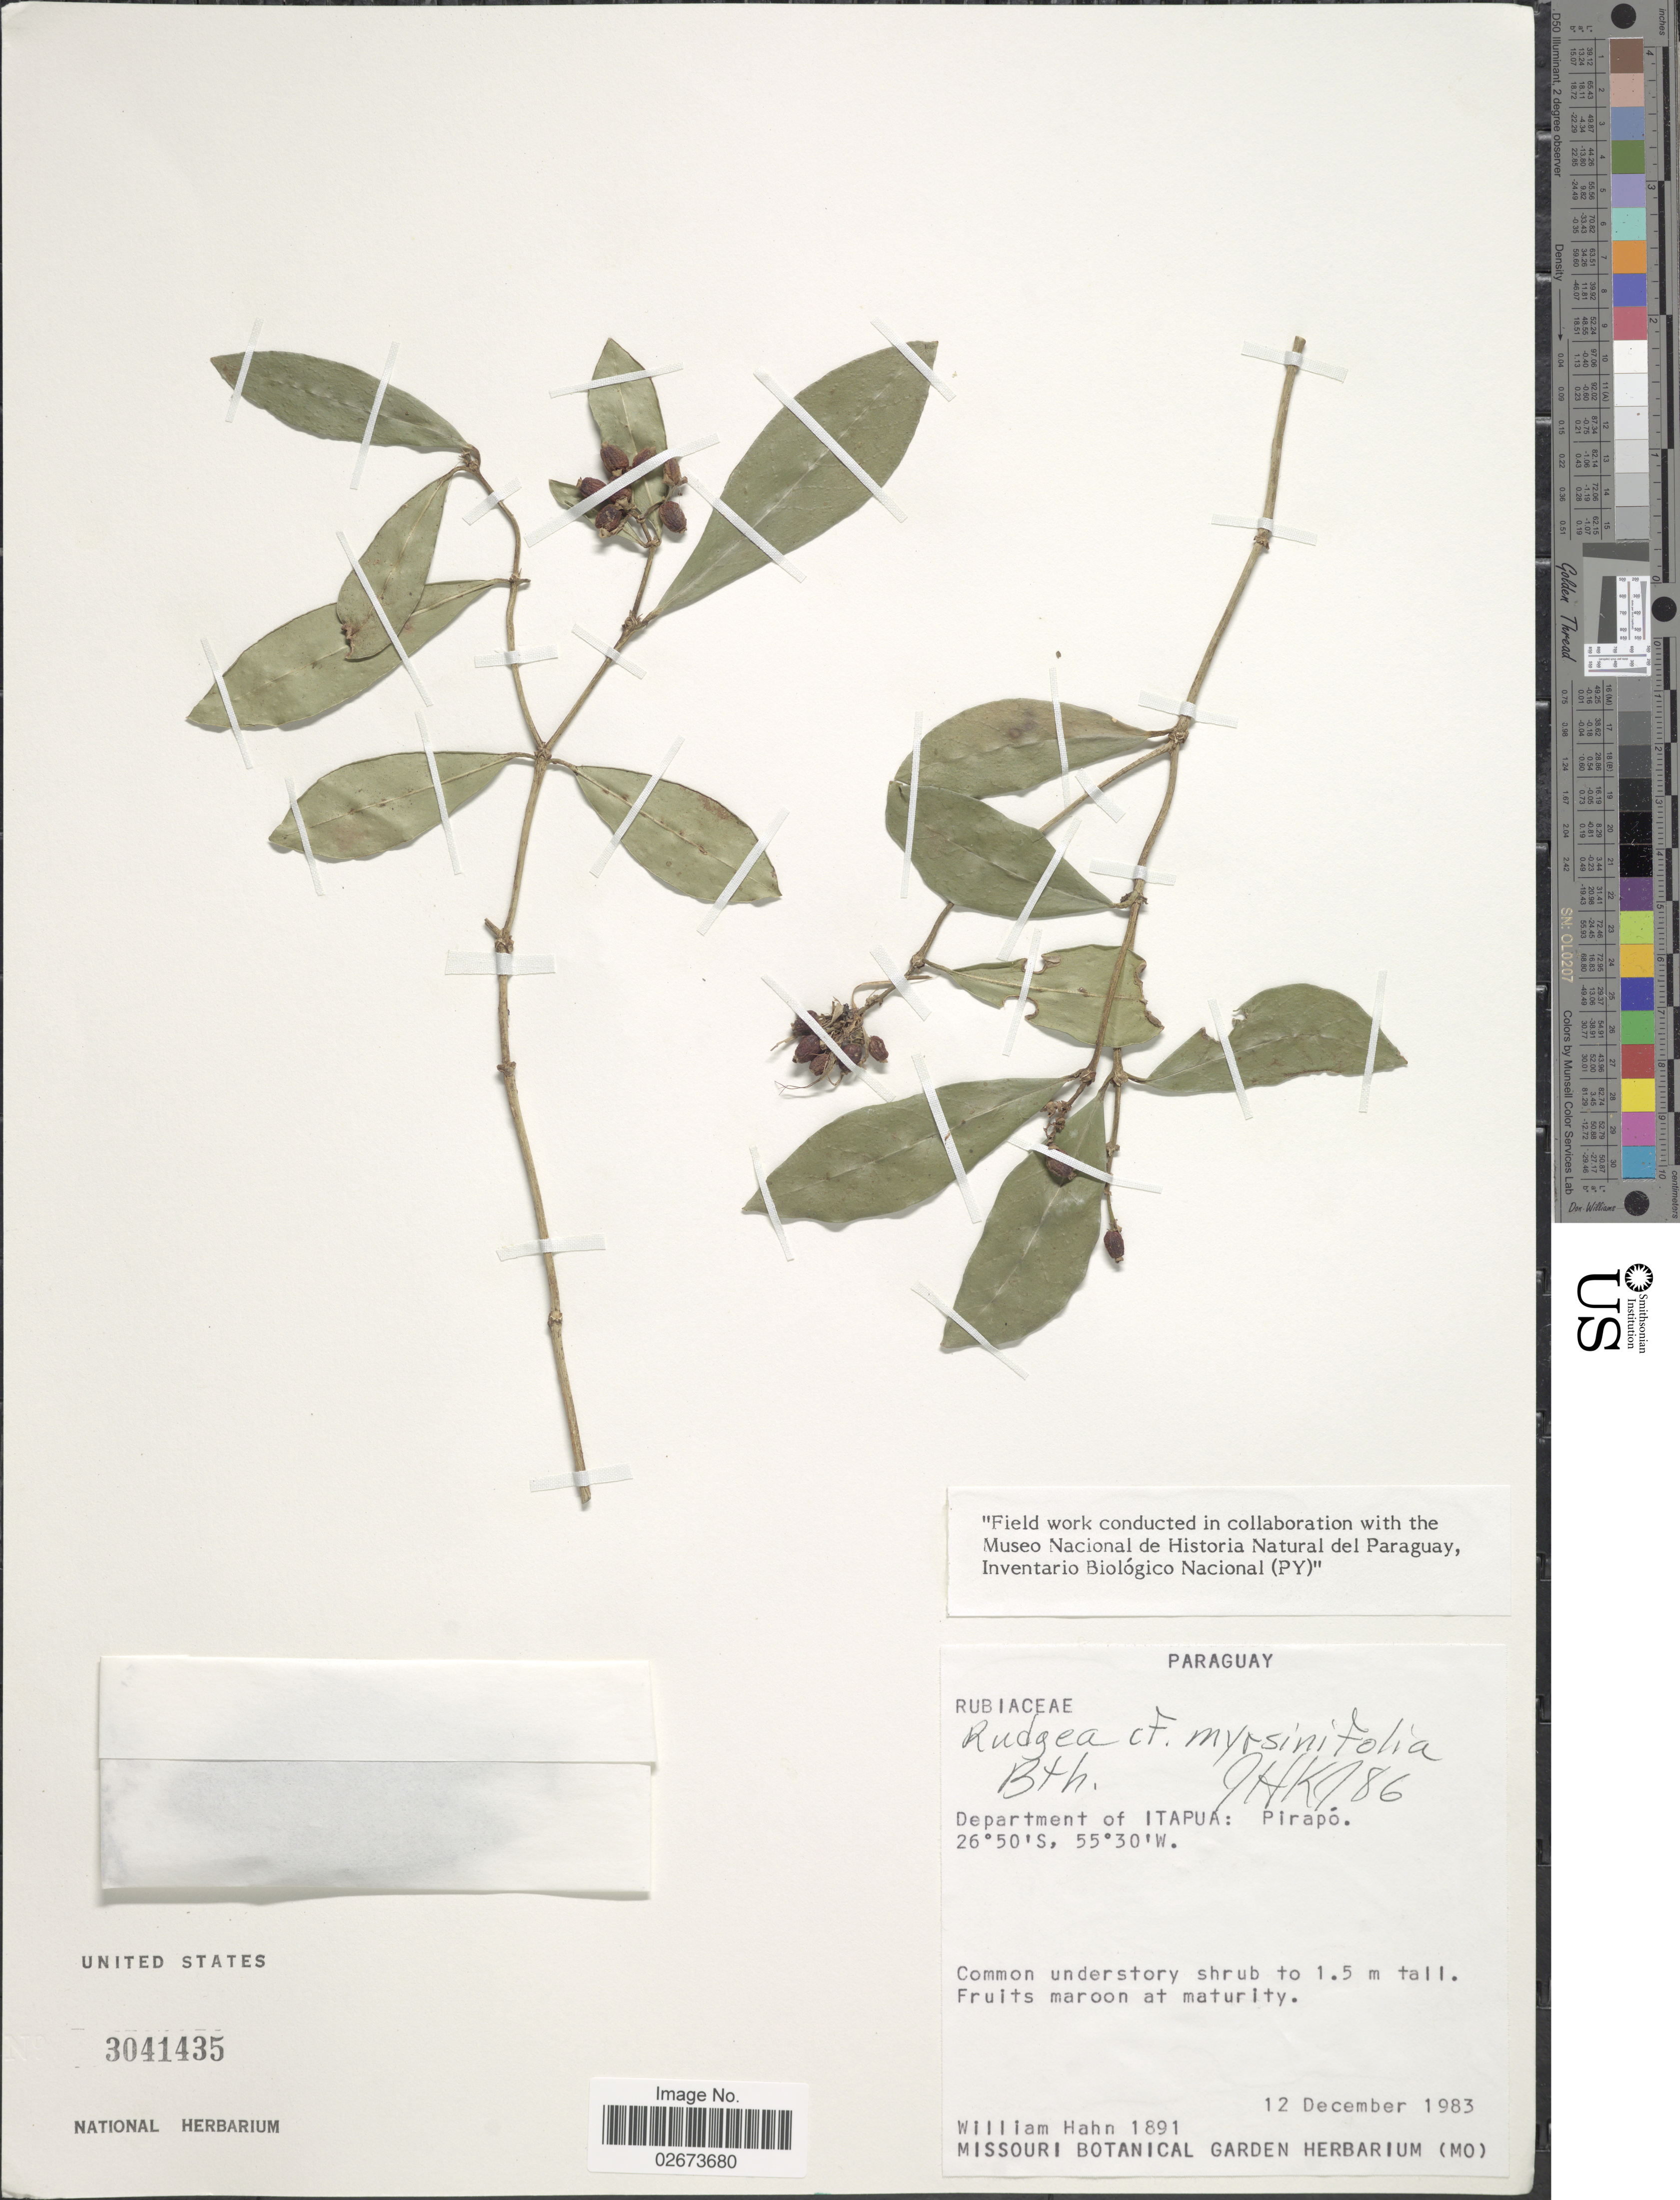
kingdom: Plantae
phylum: Tracheophyta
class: Magnoliopsida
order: Gentianales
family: Rubiaceae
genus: Rudgea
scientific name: Rudgea sp.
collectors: W. Hahn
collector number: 1891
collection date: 1983-12-12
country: Paraguay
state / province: Itapua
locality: Pirapo.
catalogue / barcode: US 3041435